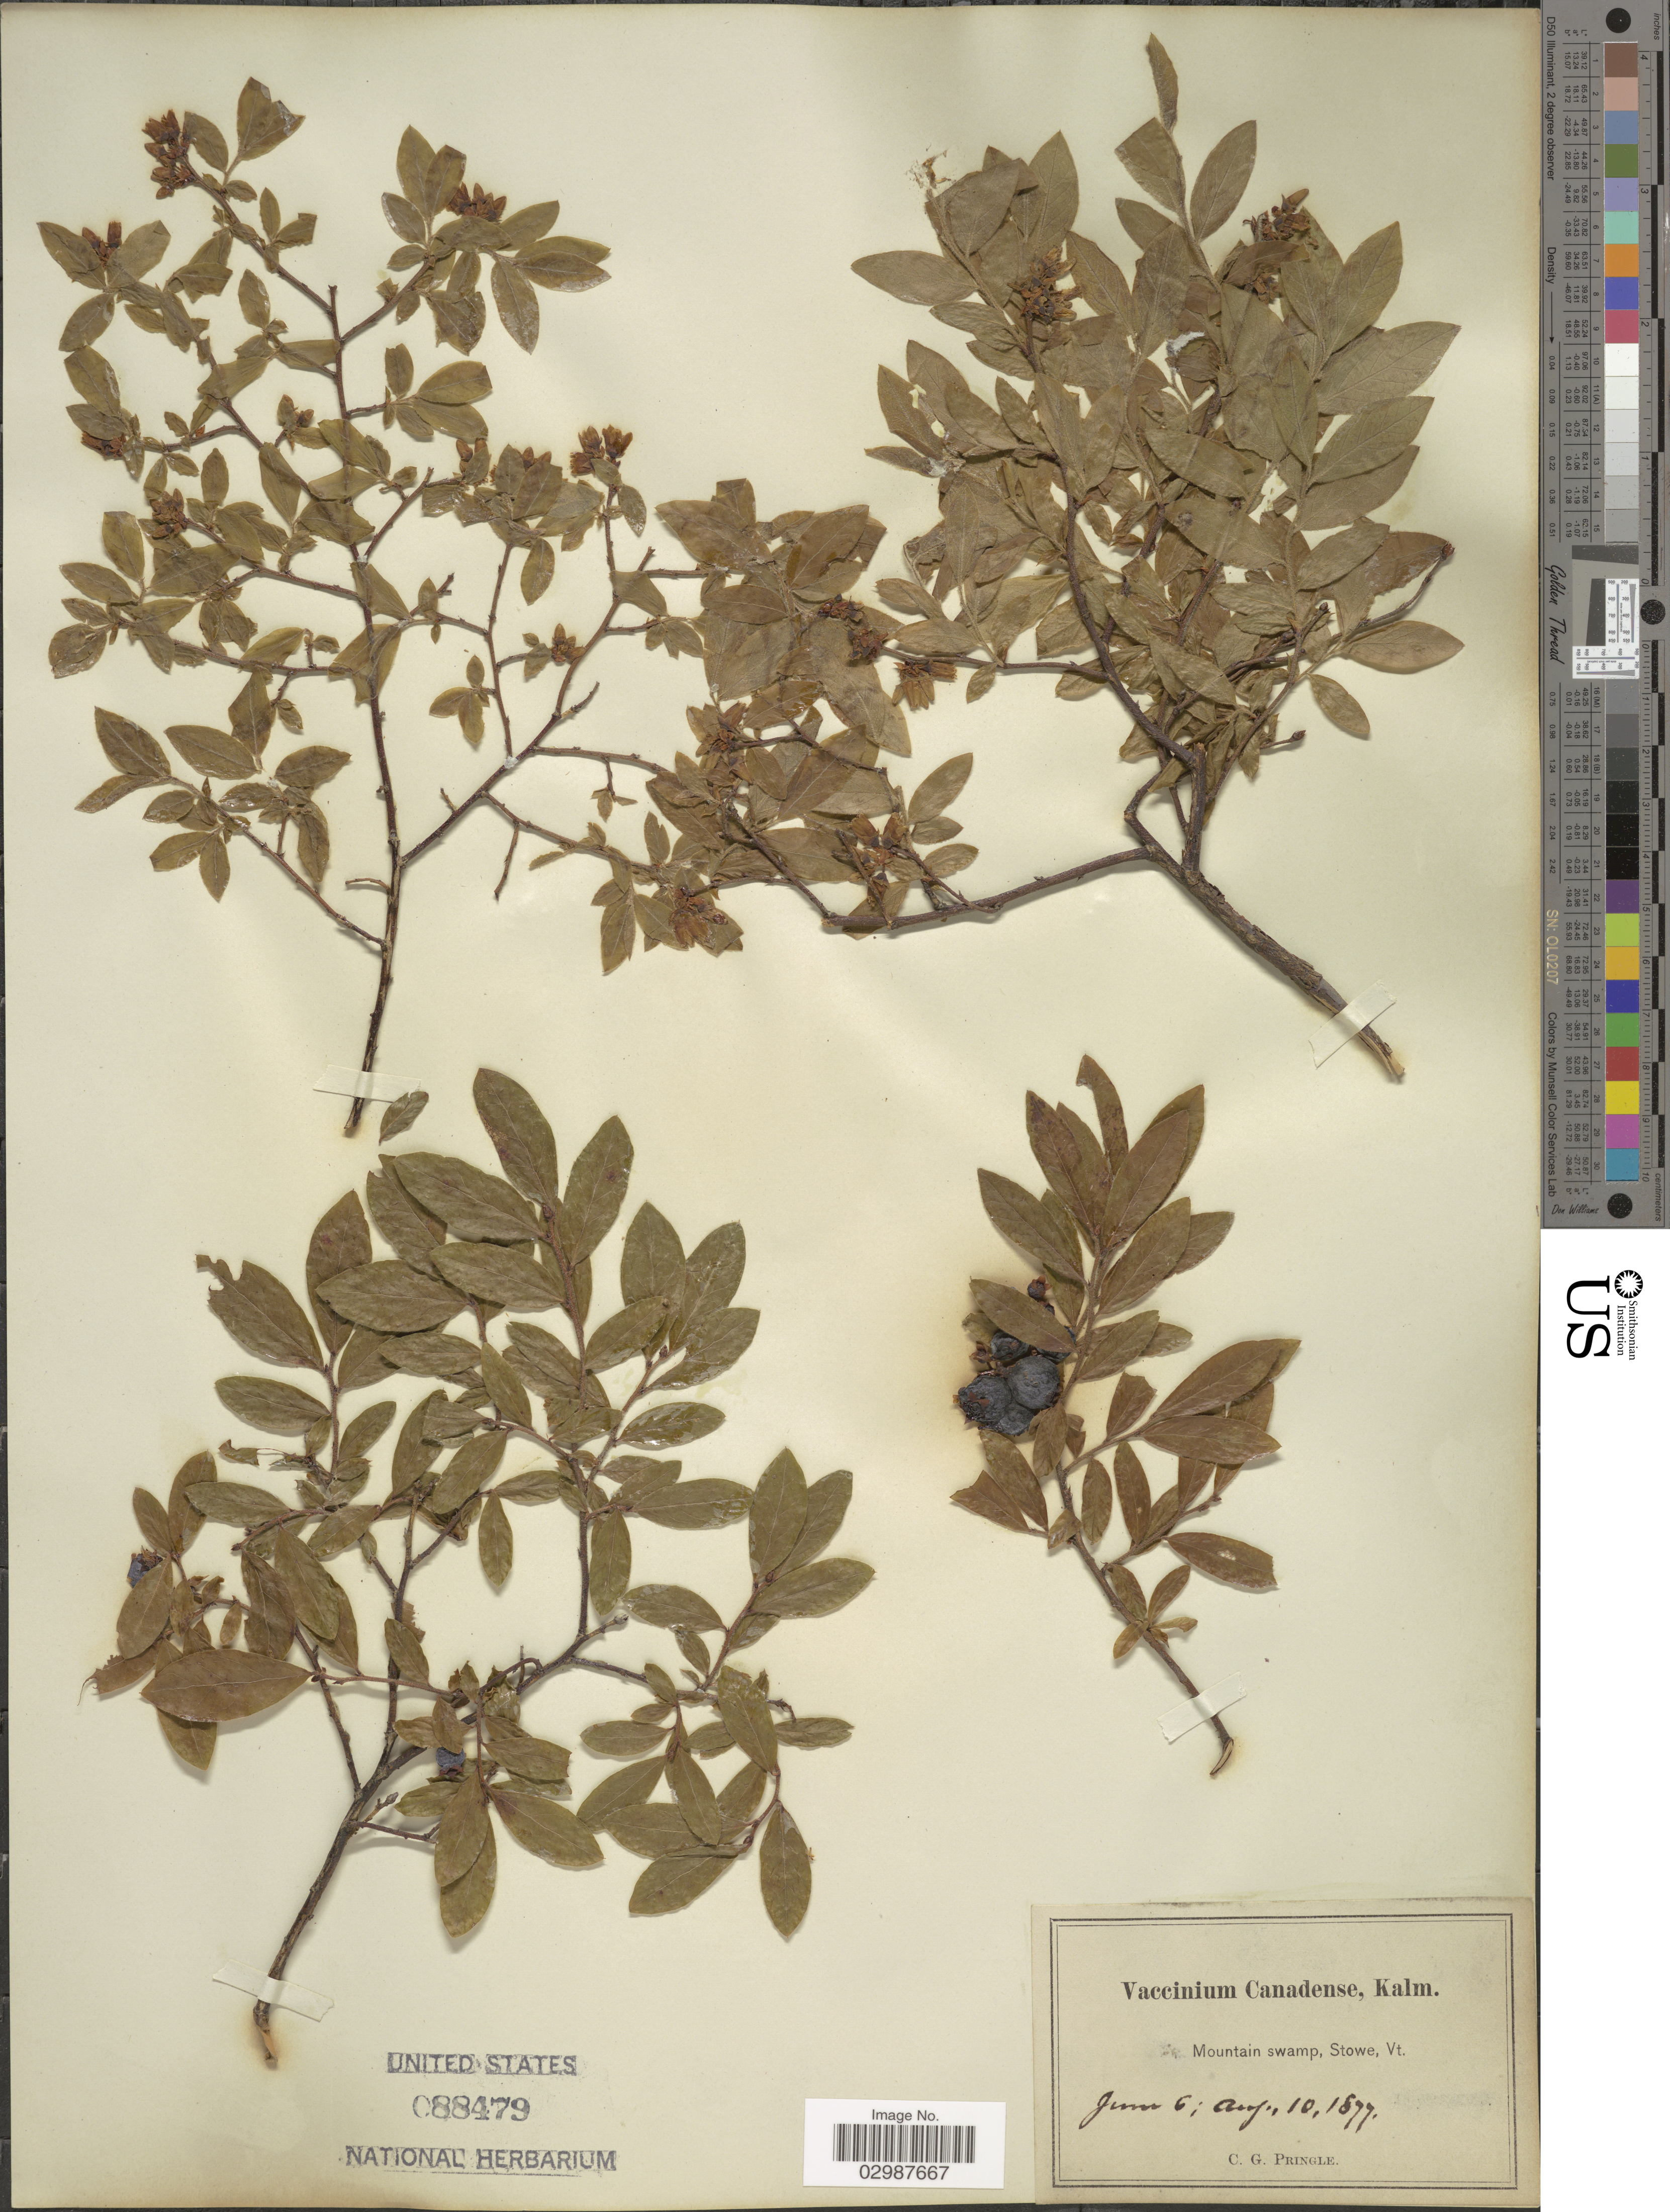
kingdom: Plantae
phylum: Tracheophyta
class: Magnoliopsida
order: Ericales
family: Ericaceae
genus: Vaccinium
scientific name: Vaccinium canadense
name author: Kalm ex Richardson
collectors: C. G. Pringle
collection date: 1877-06-06/1877-08-10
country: United States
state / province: Vermont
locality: Mountain swamp, Stowe.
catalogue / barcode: US 88479